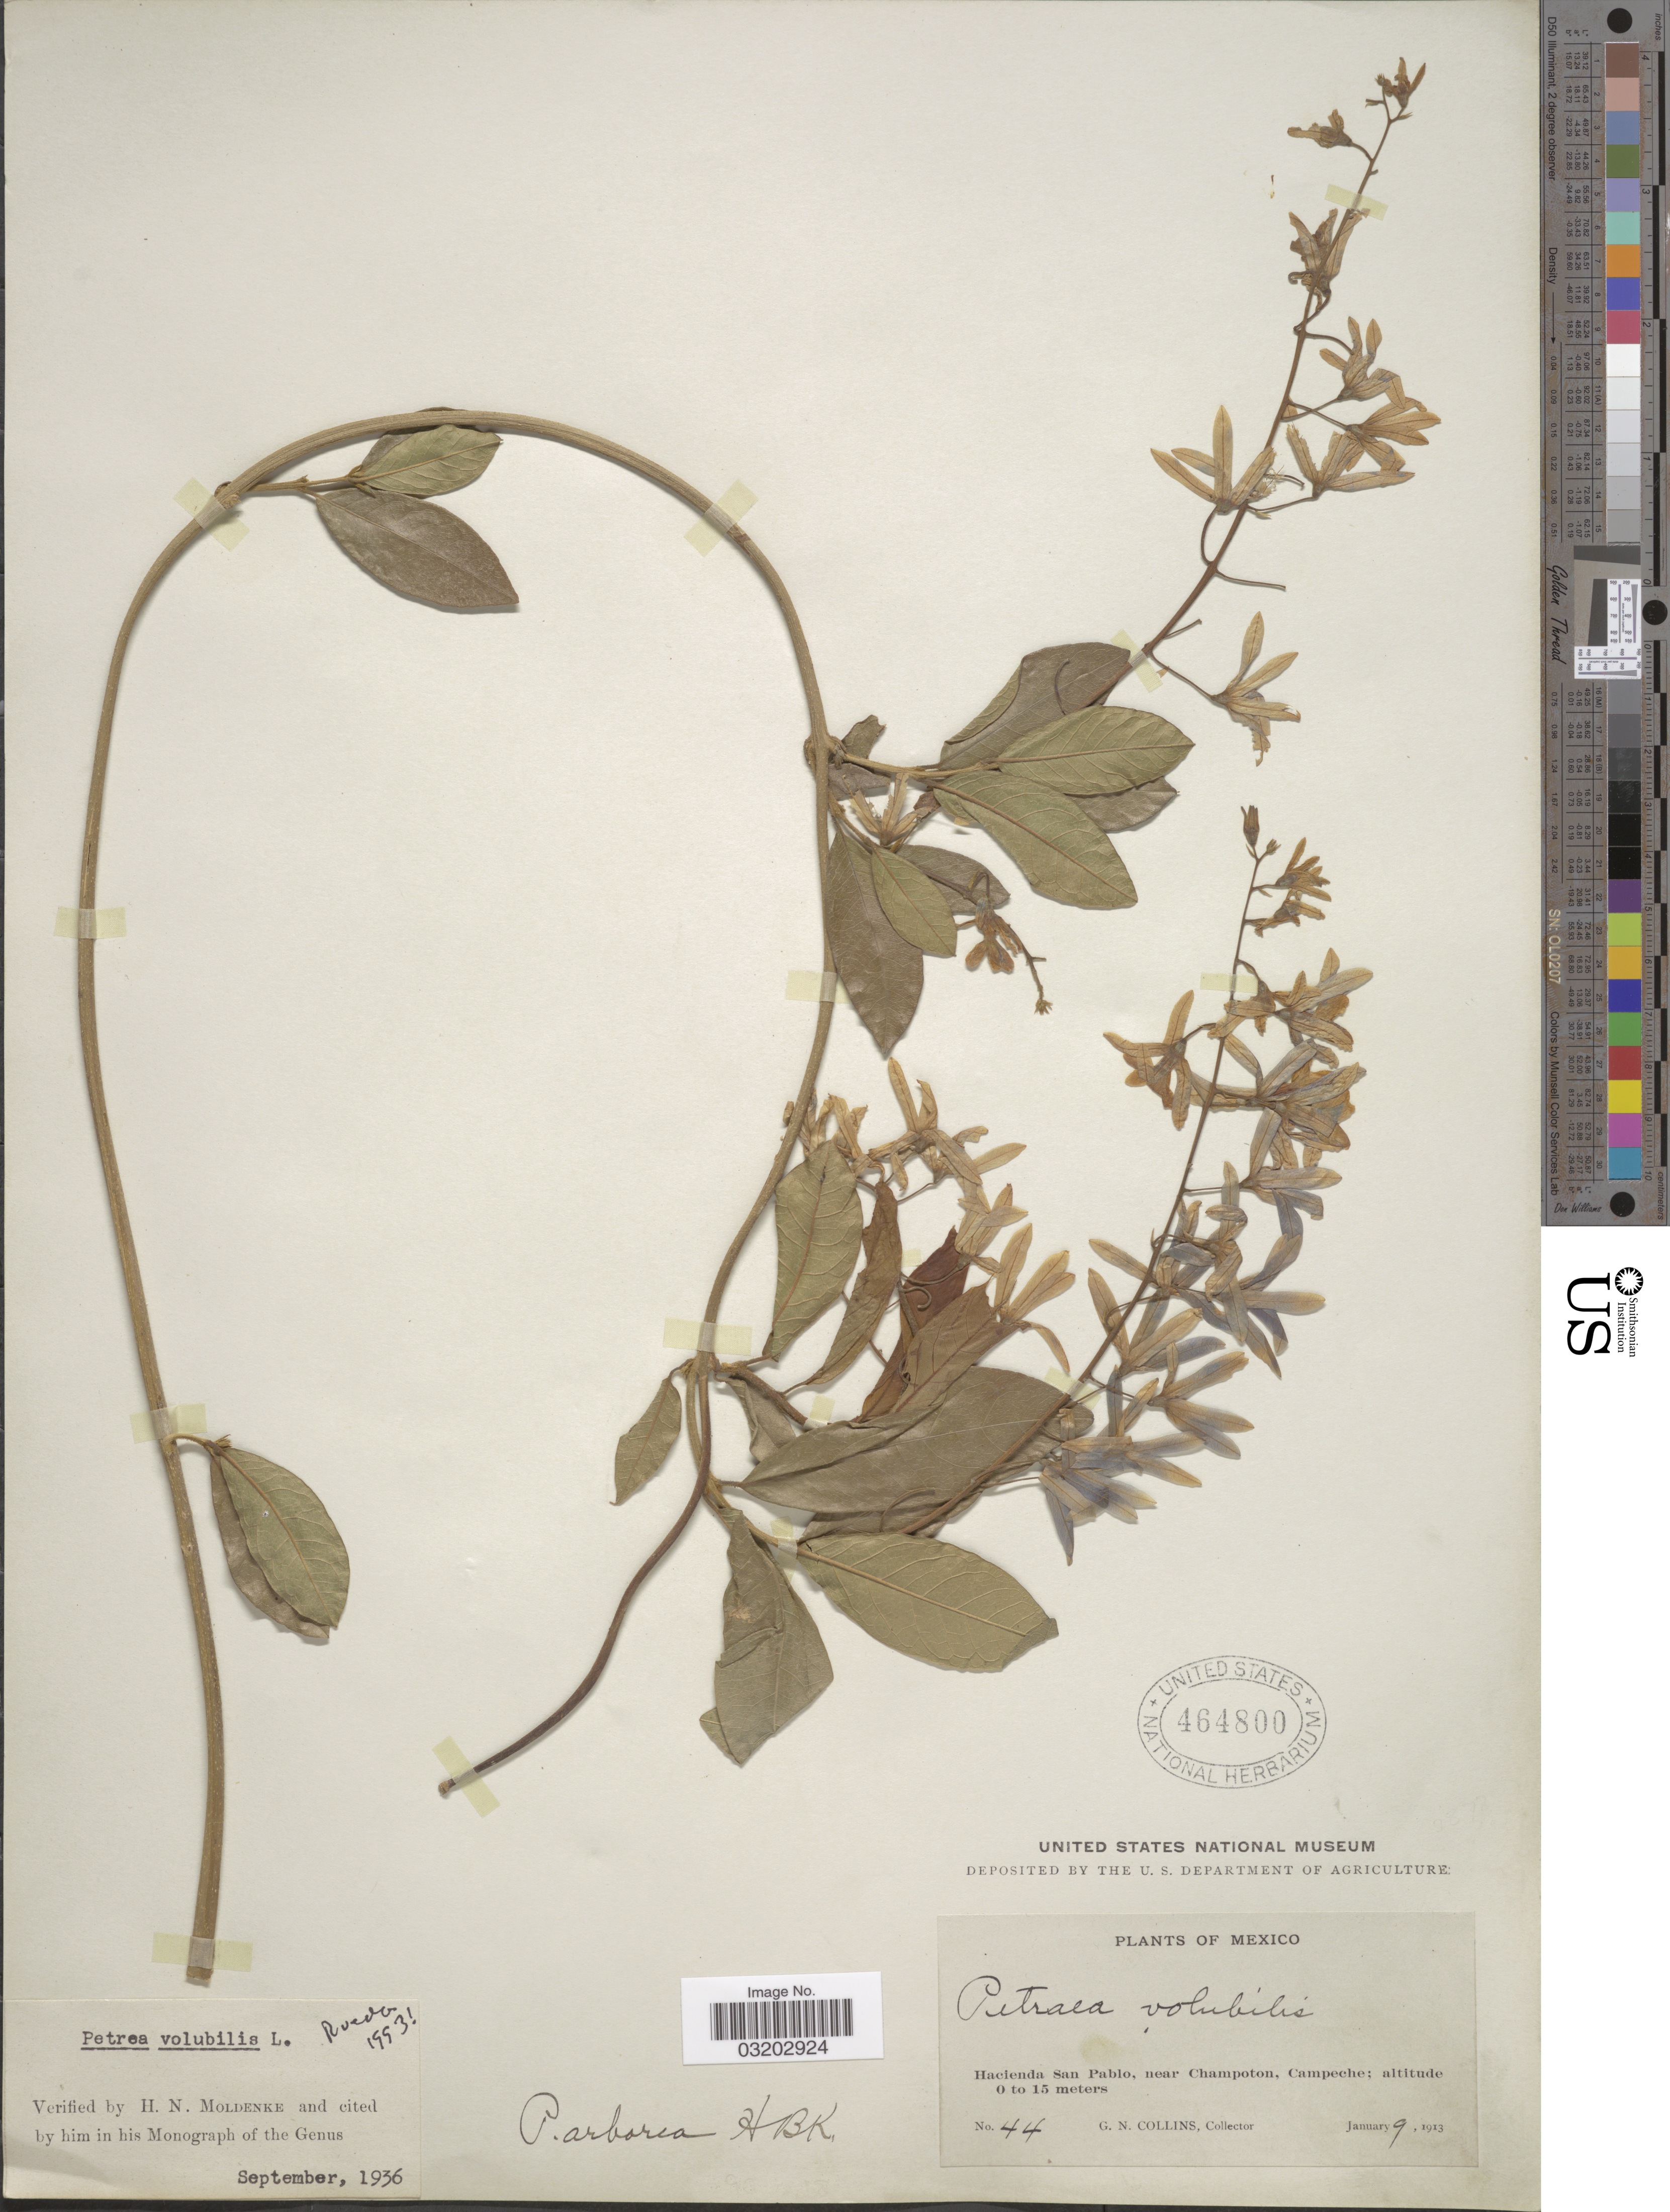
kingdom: Plantae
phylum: Tracheophyta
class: Magnoliopsida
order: Lamiales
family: Verbenaceae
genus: Petrea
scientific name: Petrea volubilis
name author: L.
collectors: G. Collins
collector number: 44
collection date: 1913-01-09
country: Mexico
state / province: Campeche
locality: Hacienda San Pablo, near Champoton.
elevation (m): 0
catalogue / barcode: US 464800